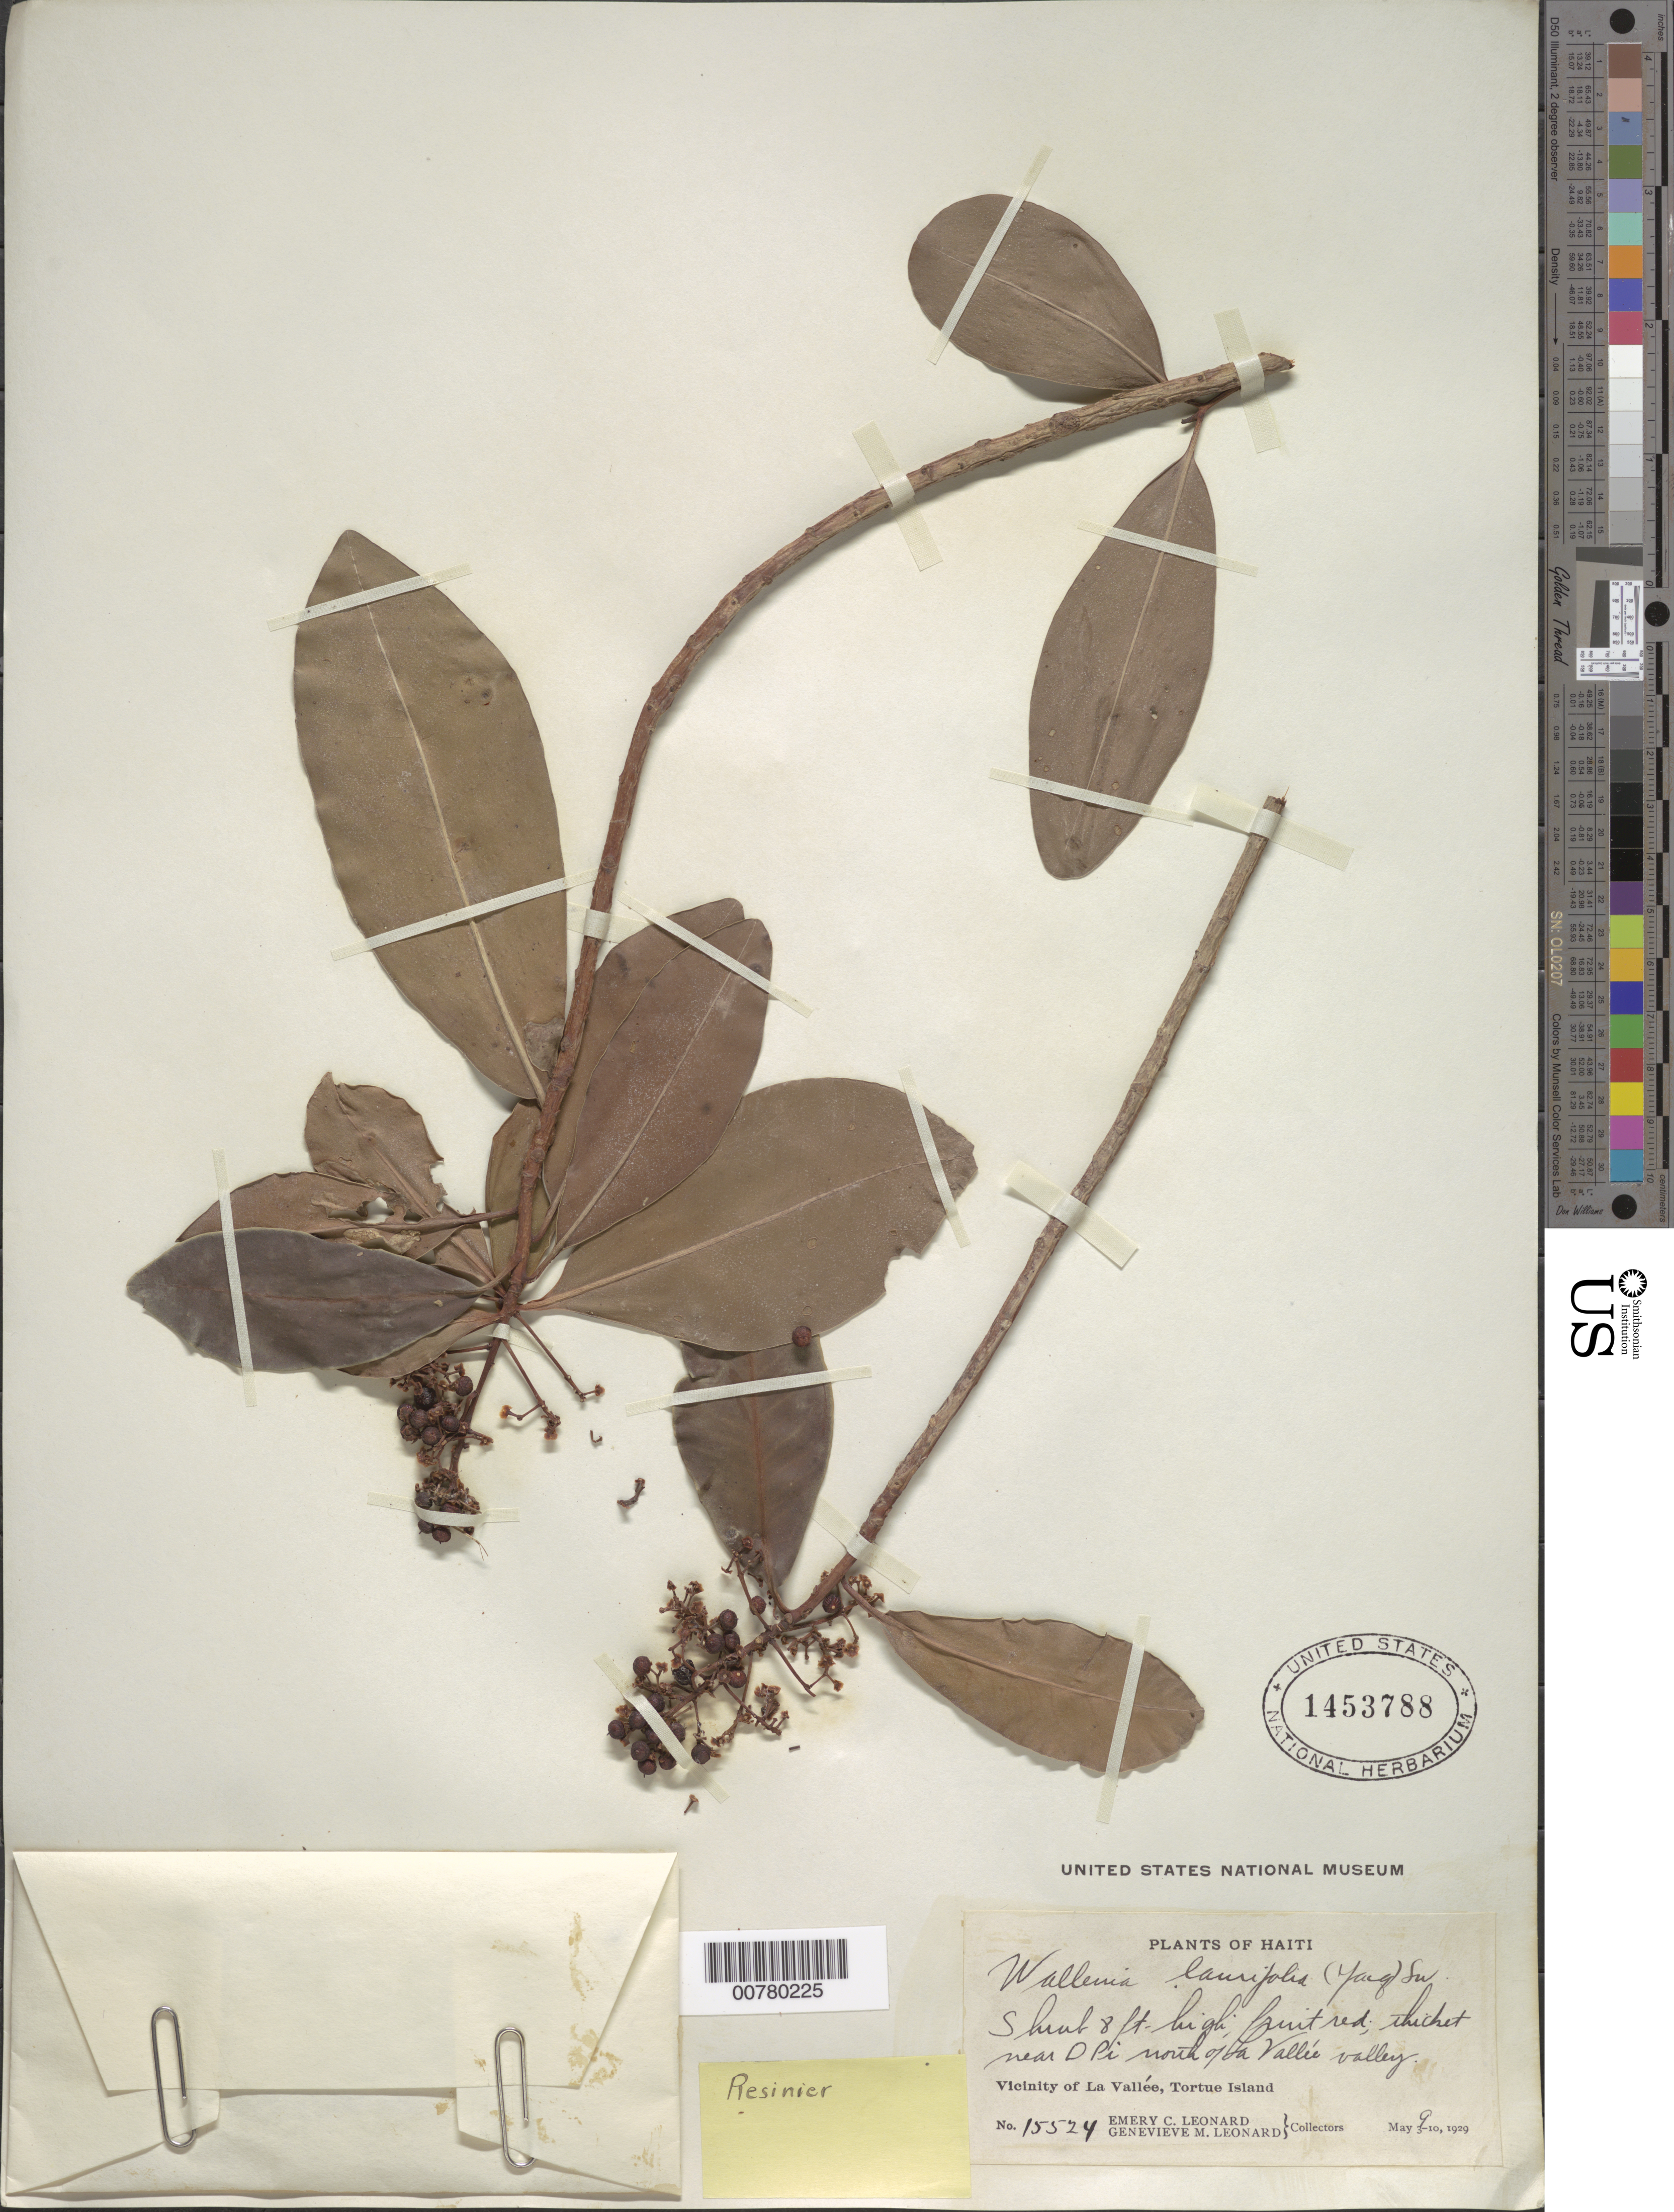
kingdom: Plantae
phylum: Tracheophyta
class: Magnoliopsida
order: Ericales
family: Primulaceae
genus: Wallenia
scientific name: Wallenia laurifolia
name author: Sw.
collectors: E. C. Leonard & G. M. Leonard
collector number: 15524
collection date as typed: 09 May 1929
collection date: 1929-05-09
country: Haiti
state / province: Nord-Óuest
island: Île de la Tortue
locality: Tortue Island, vicinity of La Vallée, near Dpi north of La Vallée valley.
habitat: Thicket.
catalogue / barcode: US 1453788